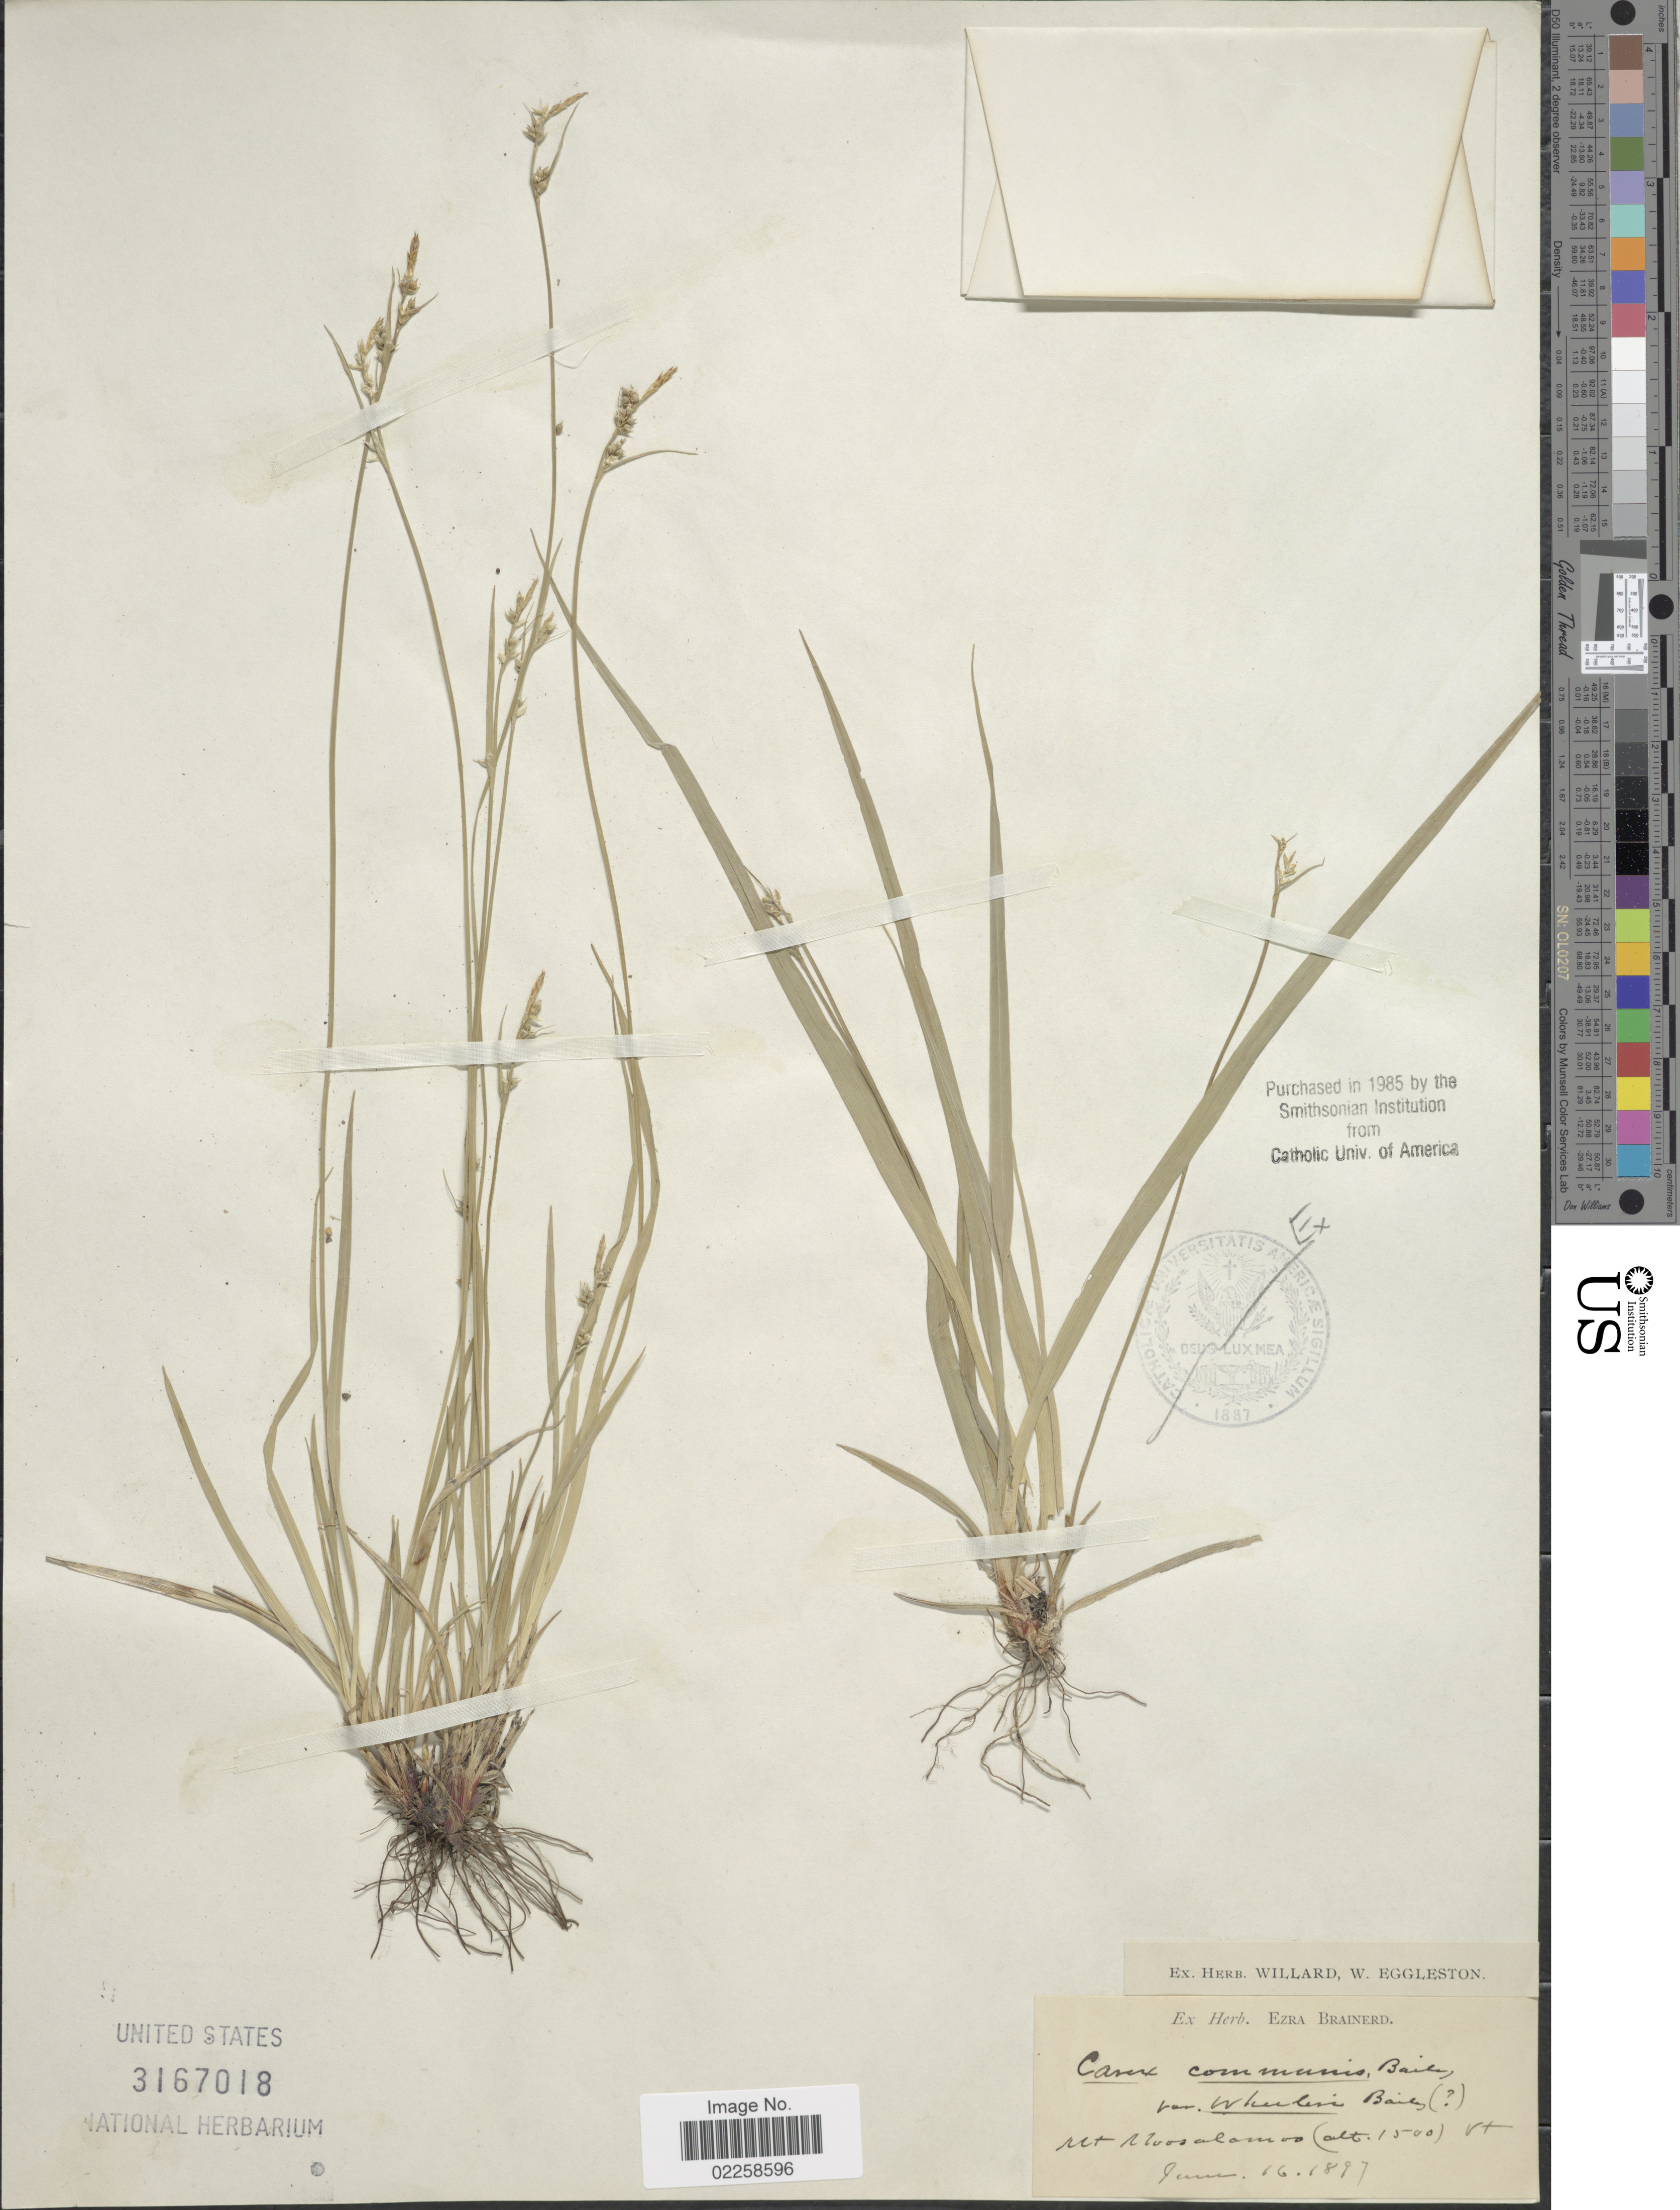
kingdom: Plantae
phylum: Tracheophyta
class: Liliopsida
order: Poales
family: Cyperaceae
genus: Carex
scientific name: Carex communis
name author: L.H. Bailey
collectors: ex herb. Ezra Brainerd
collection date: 1897-06-16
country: United States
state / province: Vermont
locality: Mt Moosalamoo, Vt.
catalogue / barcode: US 3167018